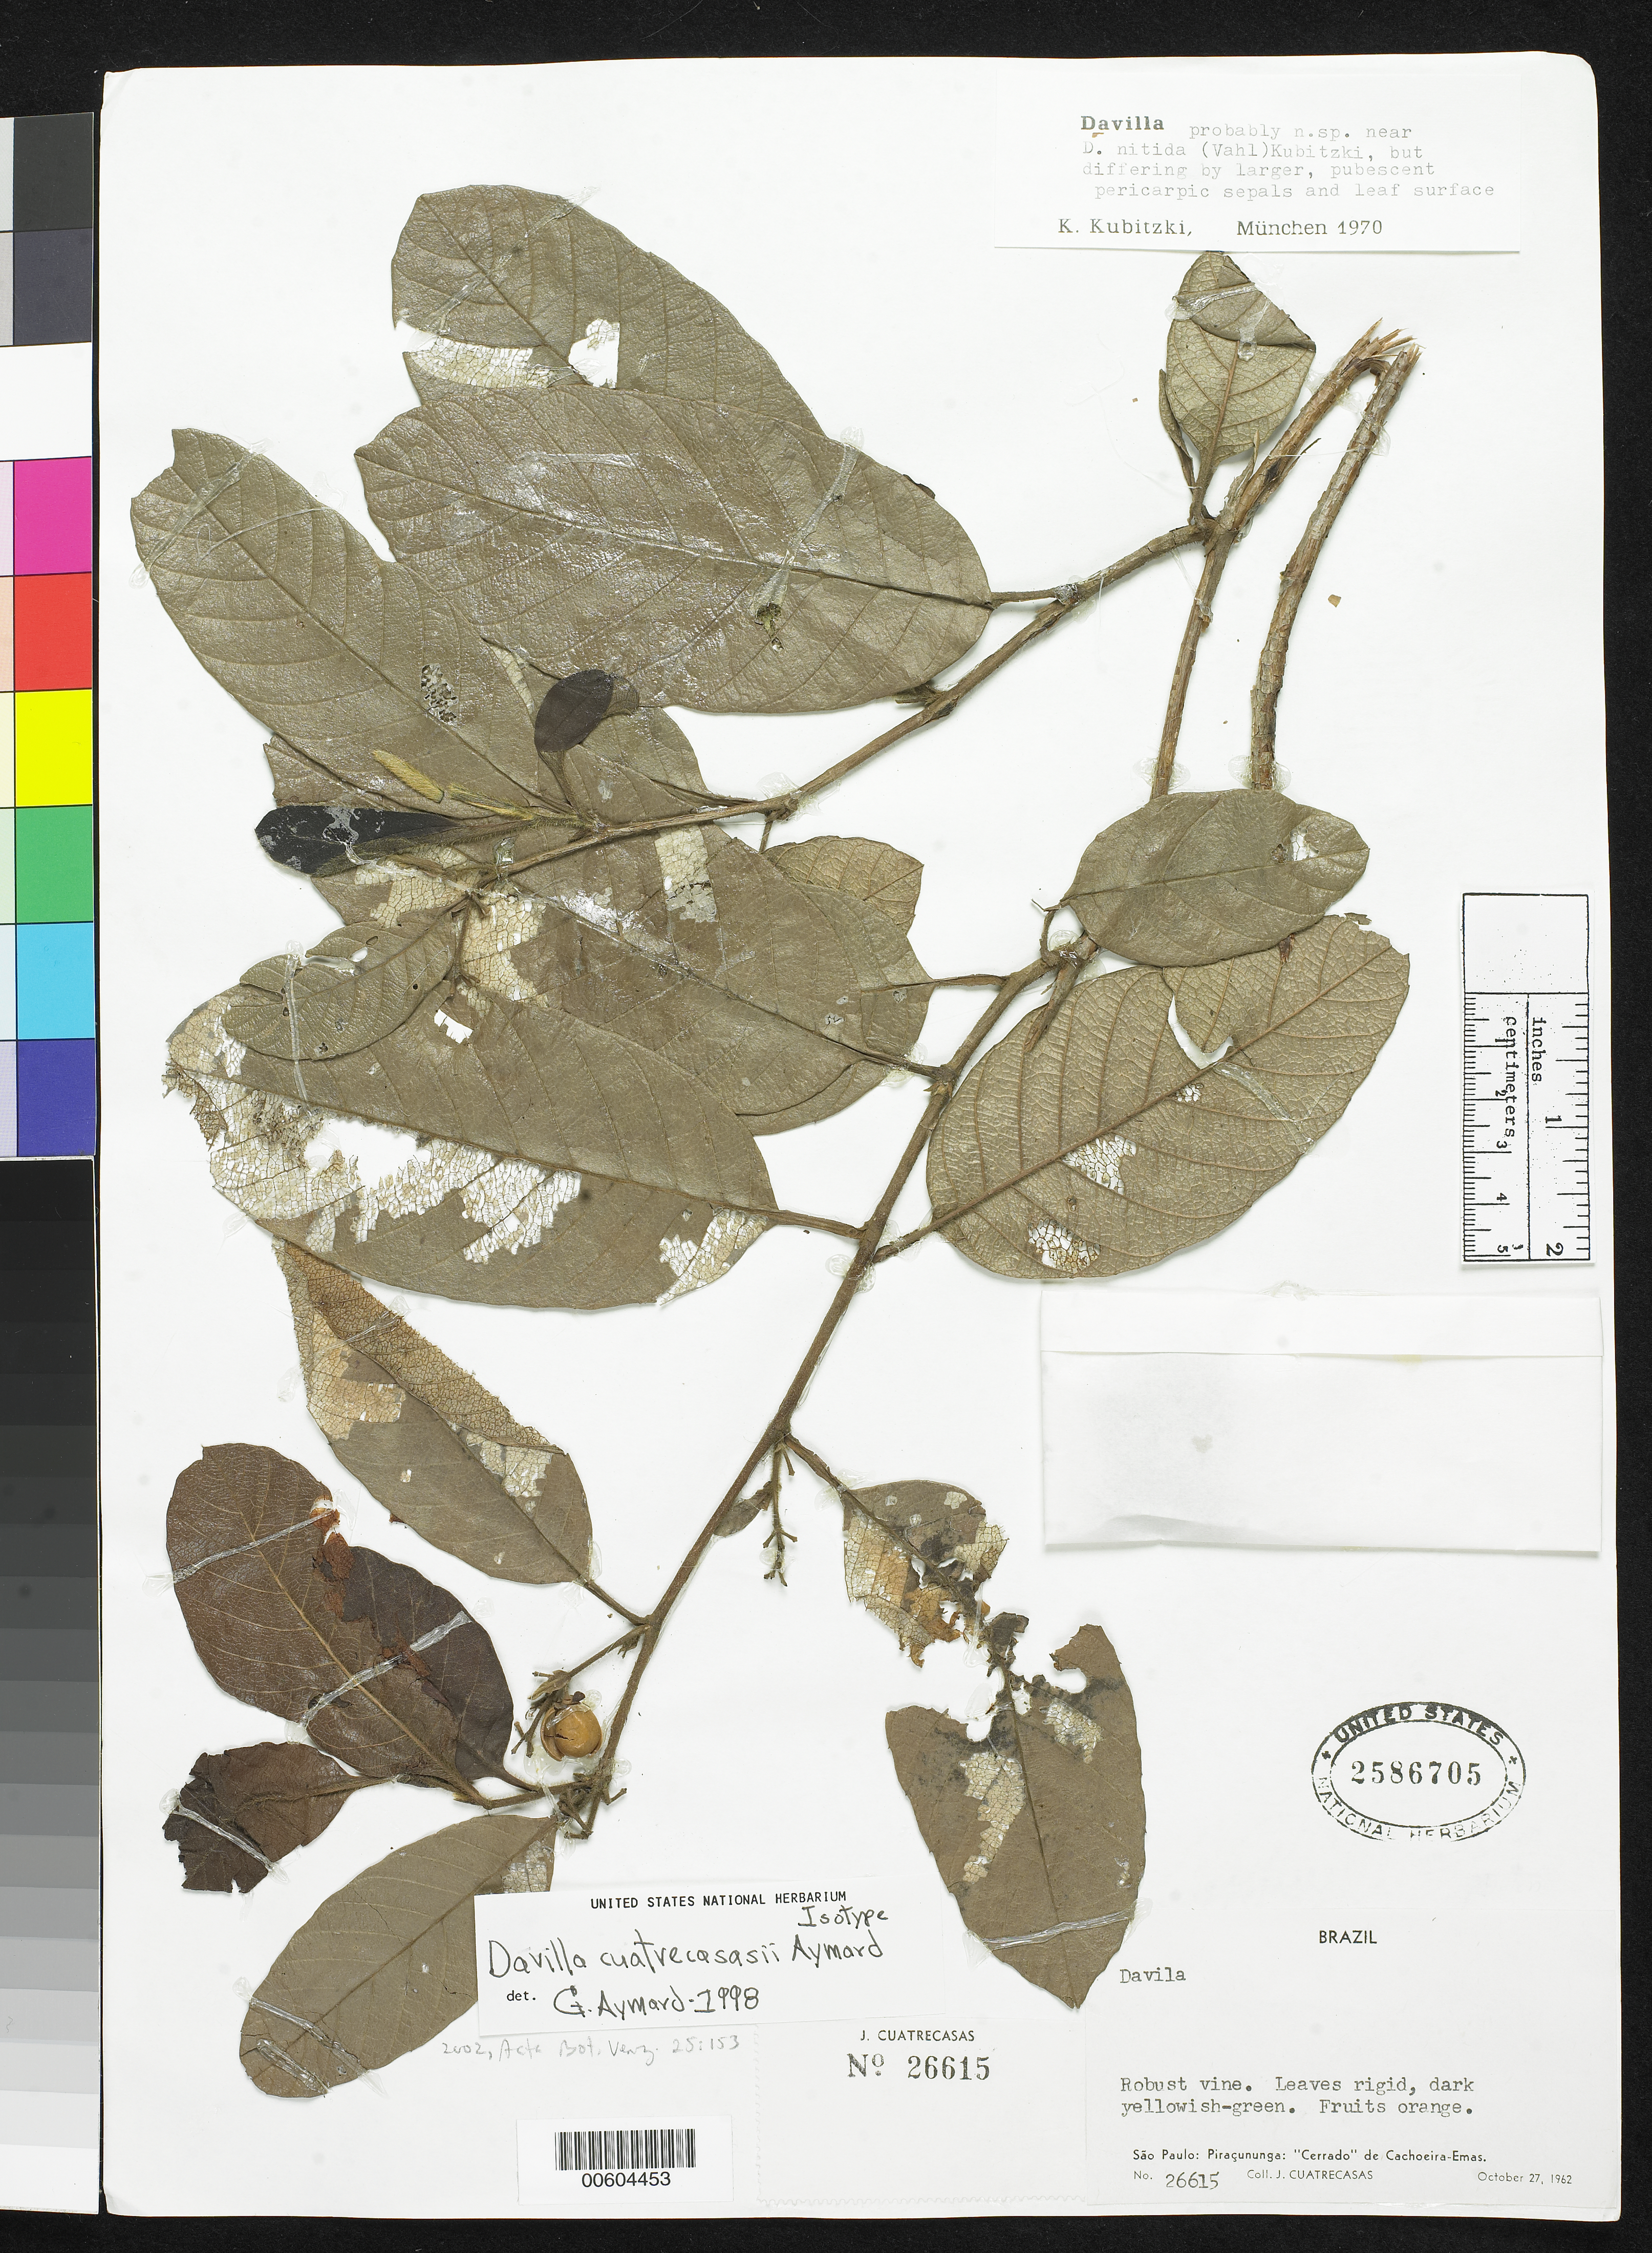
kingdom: Plantae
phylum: Tracheophyta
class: Magnoliopsida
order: Dilleniales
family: Dilleniaceae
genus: Davilla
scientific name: Davilla cuatrecasasii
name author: Aymard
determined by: Aymard C., G. A., (PORT), Univ. Nac. Exp. de los Llanos Ezequiel Zamora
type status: Isotype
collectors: J. Cuatrecasas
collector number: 26615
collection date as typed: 27 Oct 1962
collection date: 1962-10-27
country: Brazil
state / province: São Paulo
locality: São Paulo: Piraçununga: "Cerrado" de Cachoeira-Emas.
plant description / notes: Holotype at NY.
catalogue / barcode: US 2586705